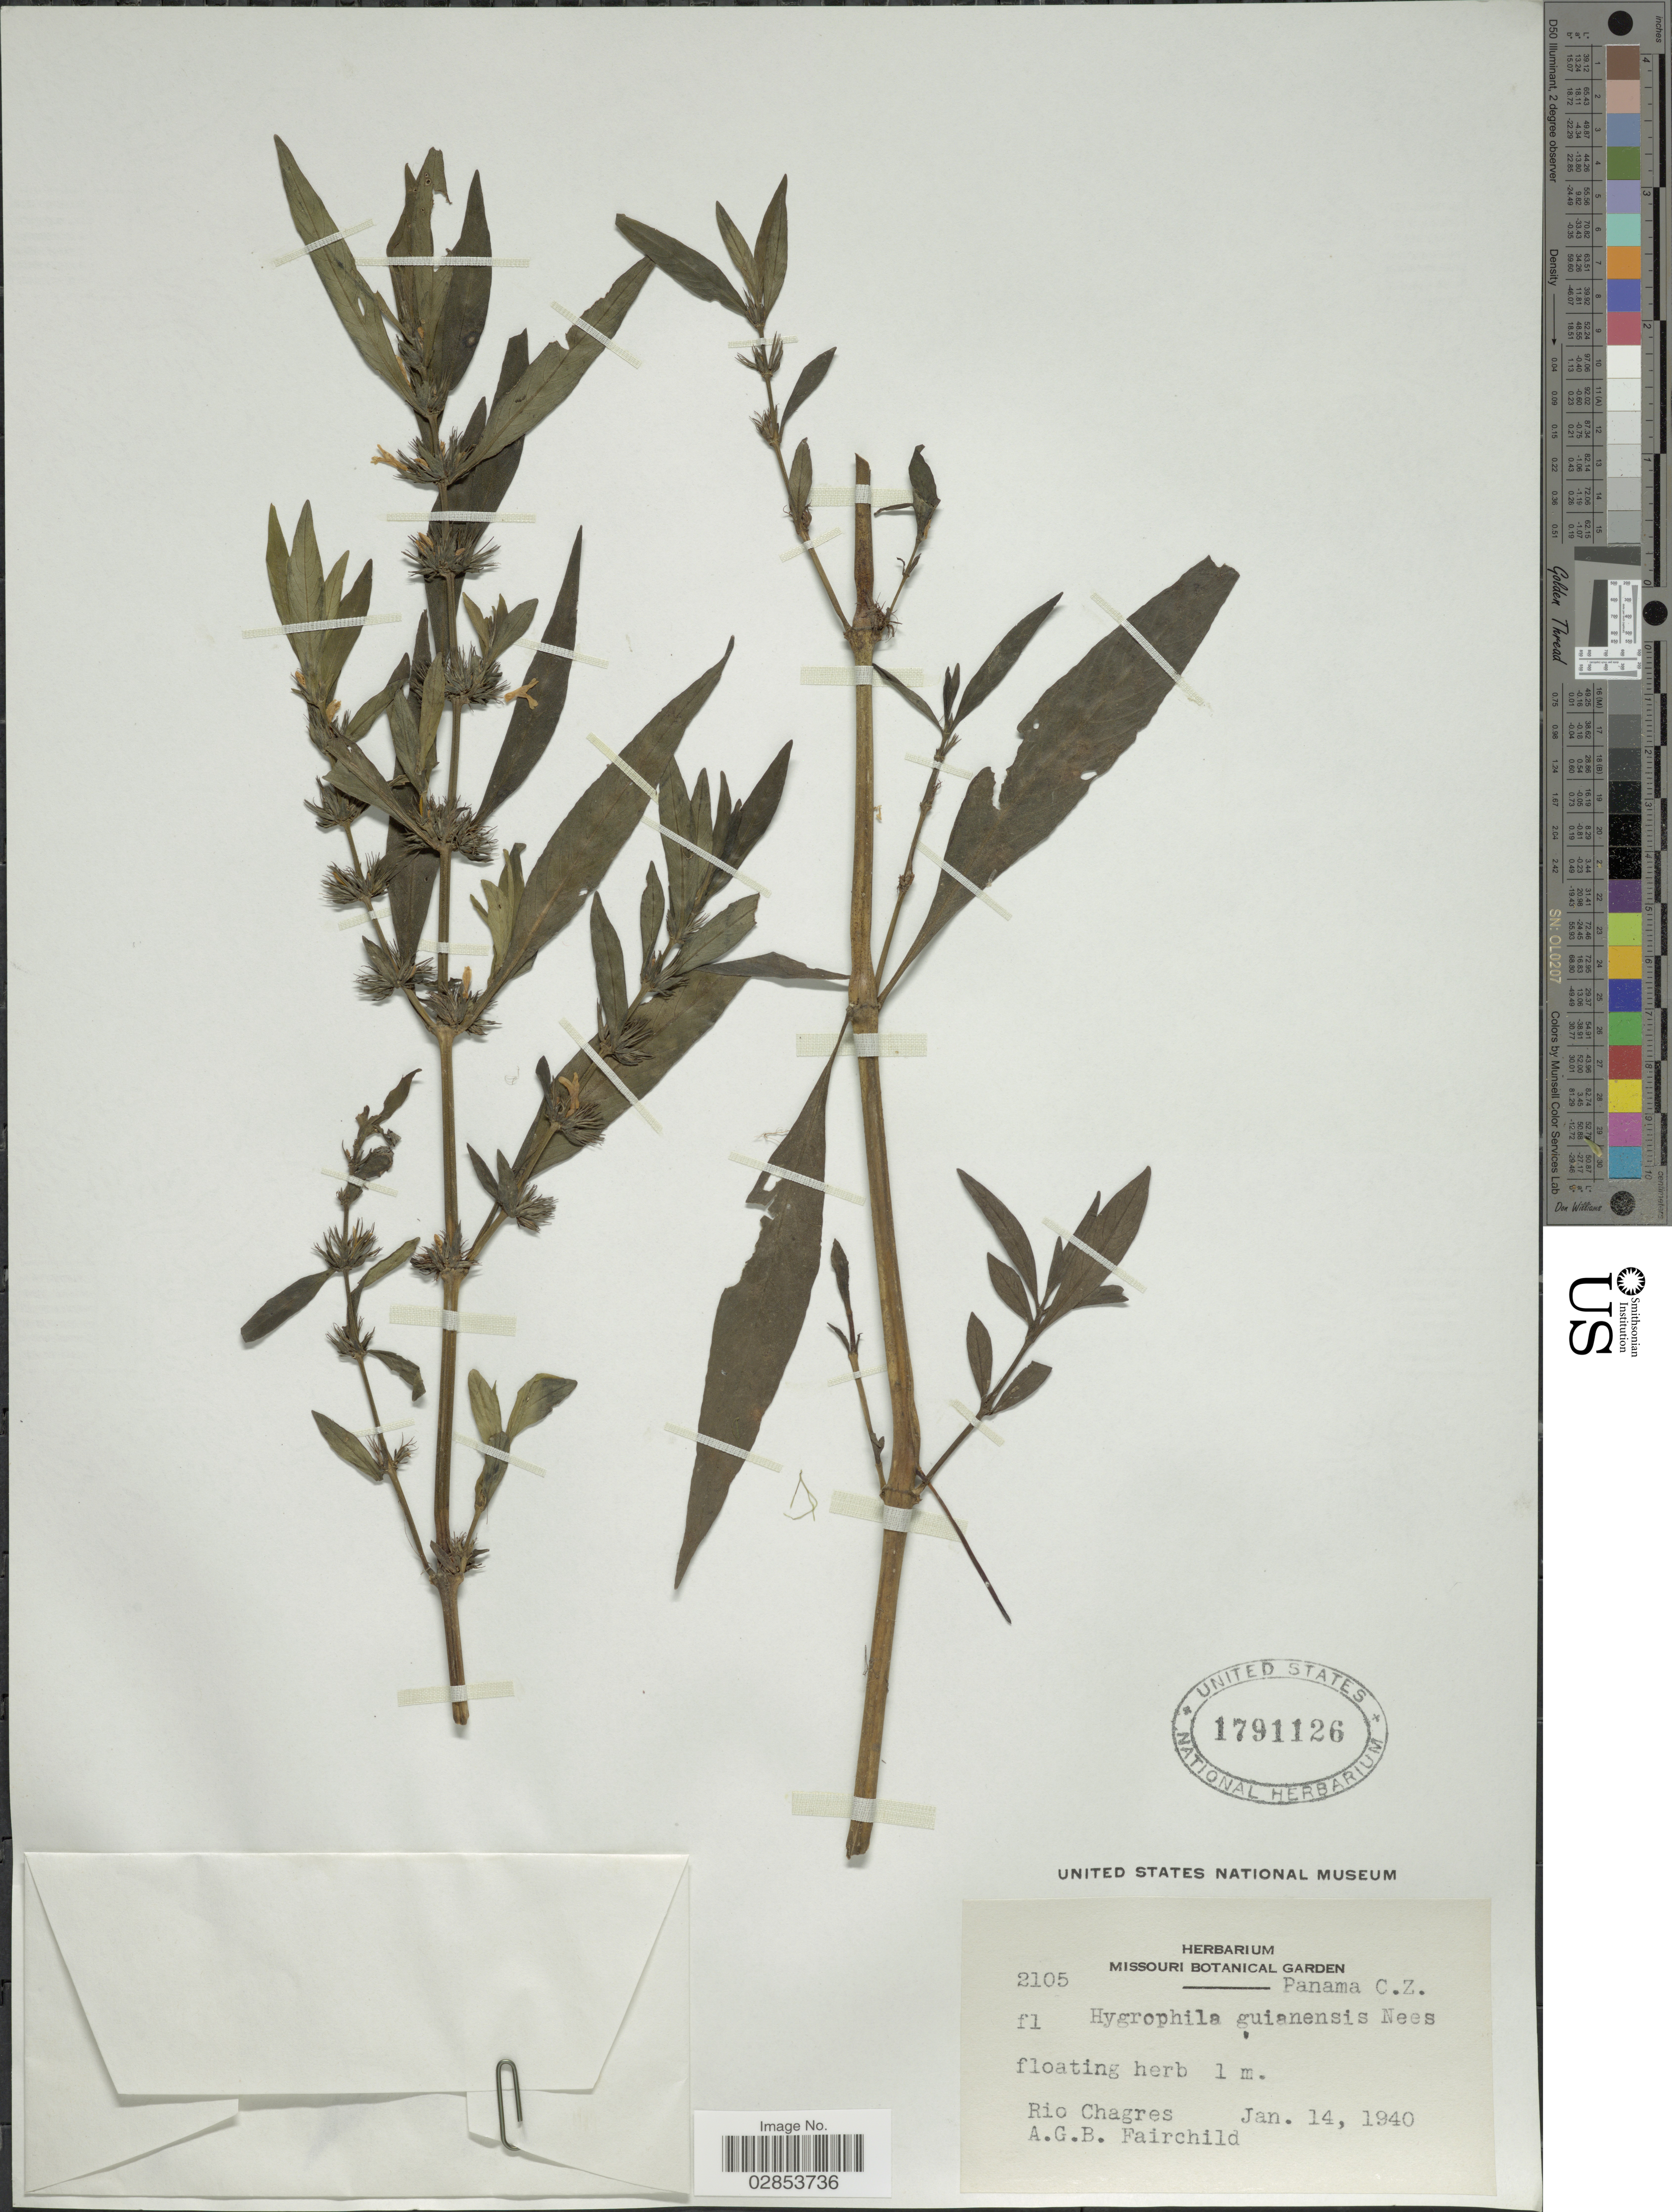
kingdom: Plantae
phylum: Tracheophyta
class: Magnoliopsida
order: Lamiales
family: Acanthaceae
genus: Hygrophila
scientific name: Hygrophila costata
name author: Nees & T. Nees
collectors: A. Fairchild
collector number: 2105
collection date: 1940-01-14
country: Panama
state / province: Colón / Panamá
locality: C.Z., Rio Charges.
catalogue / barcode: US 1791126